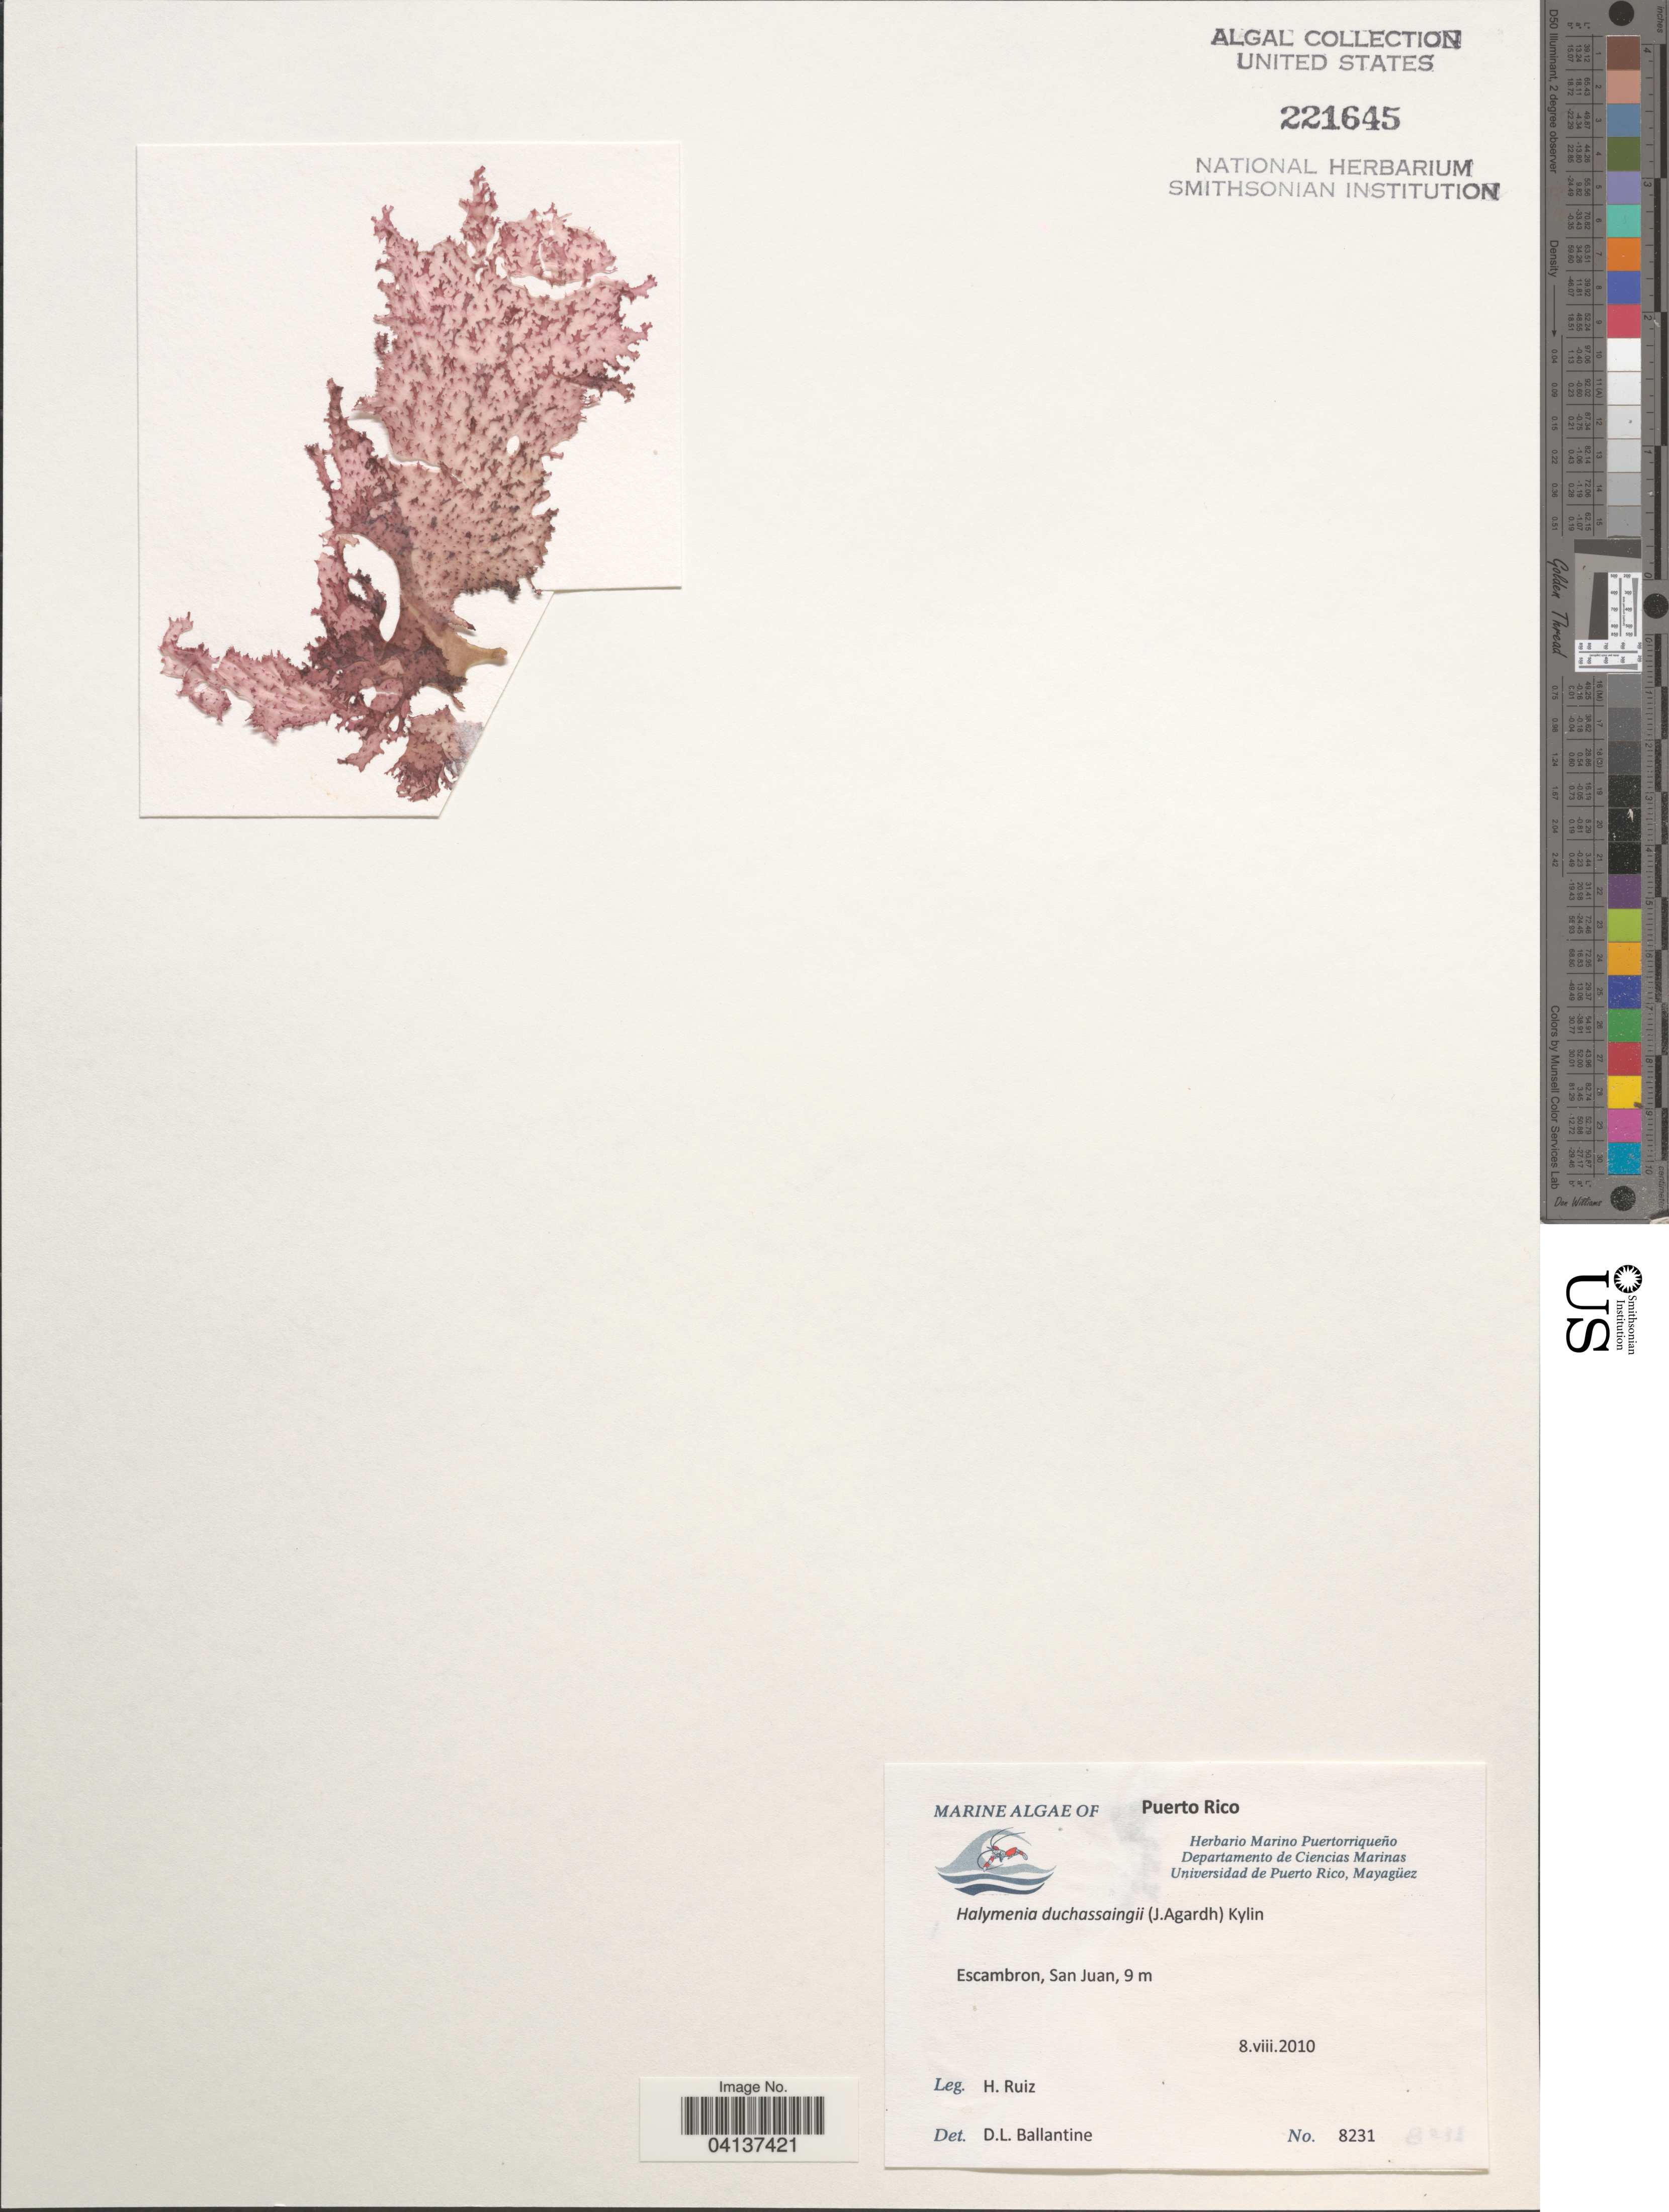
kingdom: Plantae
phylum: Rhodophyta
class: Florideophyceae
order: Halymeniales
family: Halymeniaceae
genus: Halymenia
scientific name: Halymenia duchassaignii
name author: (J. Agardh) Kylin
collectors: H. Ruiz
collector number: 8231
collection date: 2010-08-08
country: Puerto Rico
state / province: San Juan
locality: Escambron.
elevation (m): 9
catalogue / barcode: US 221645